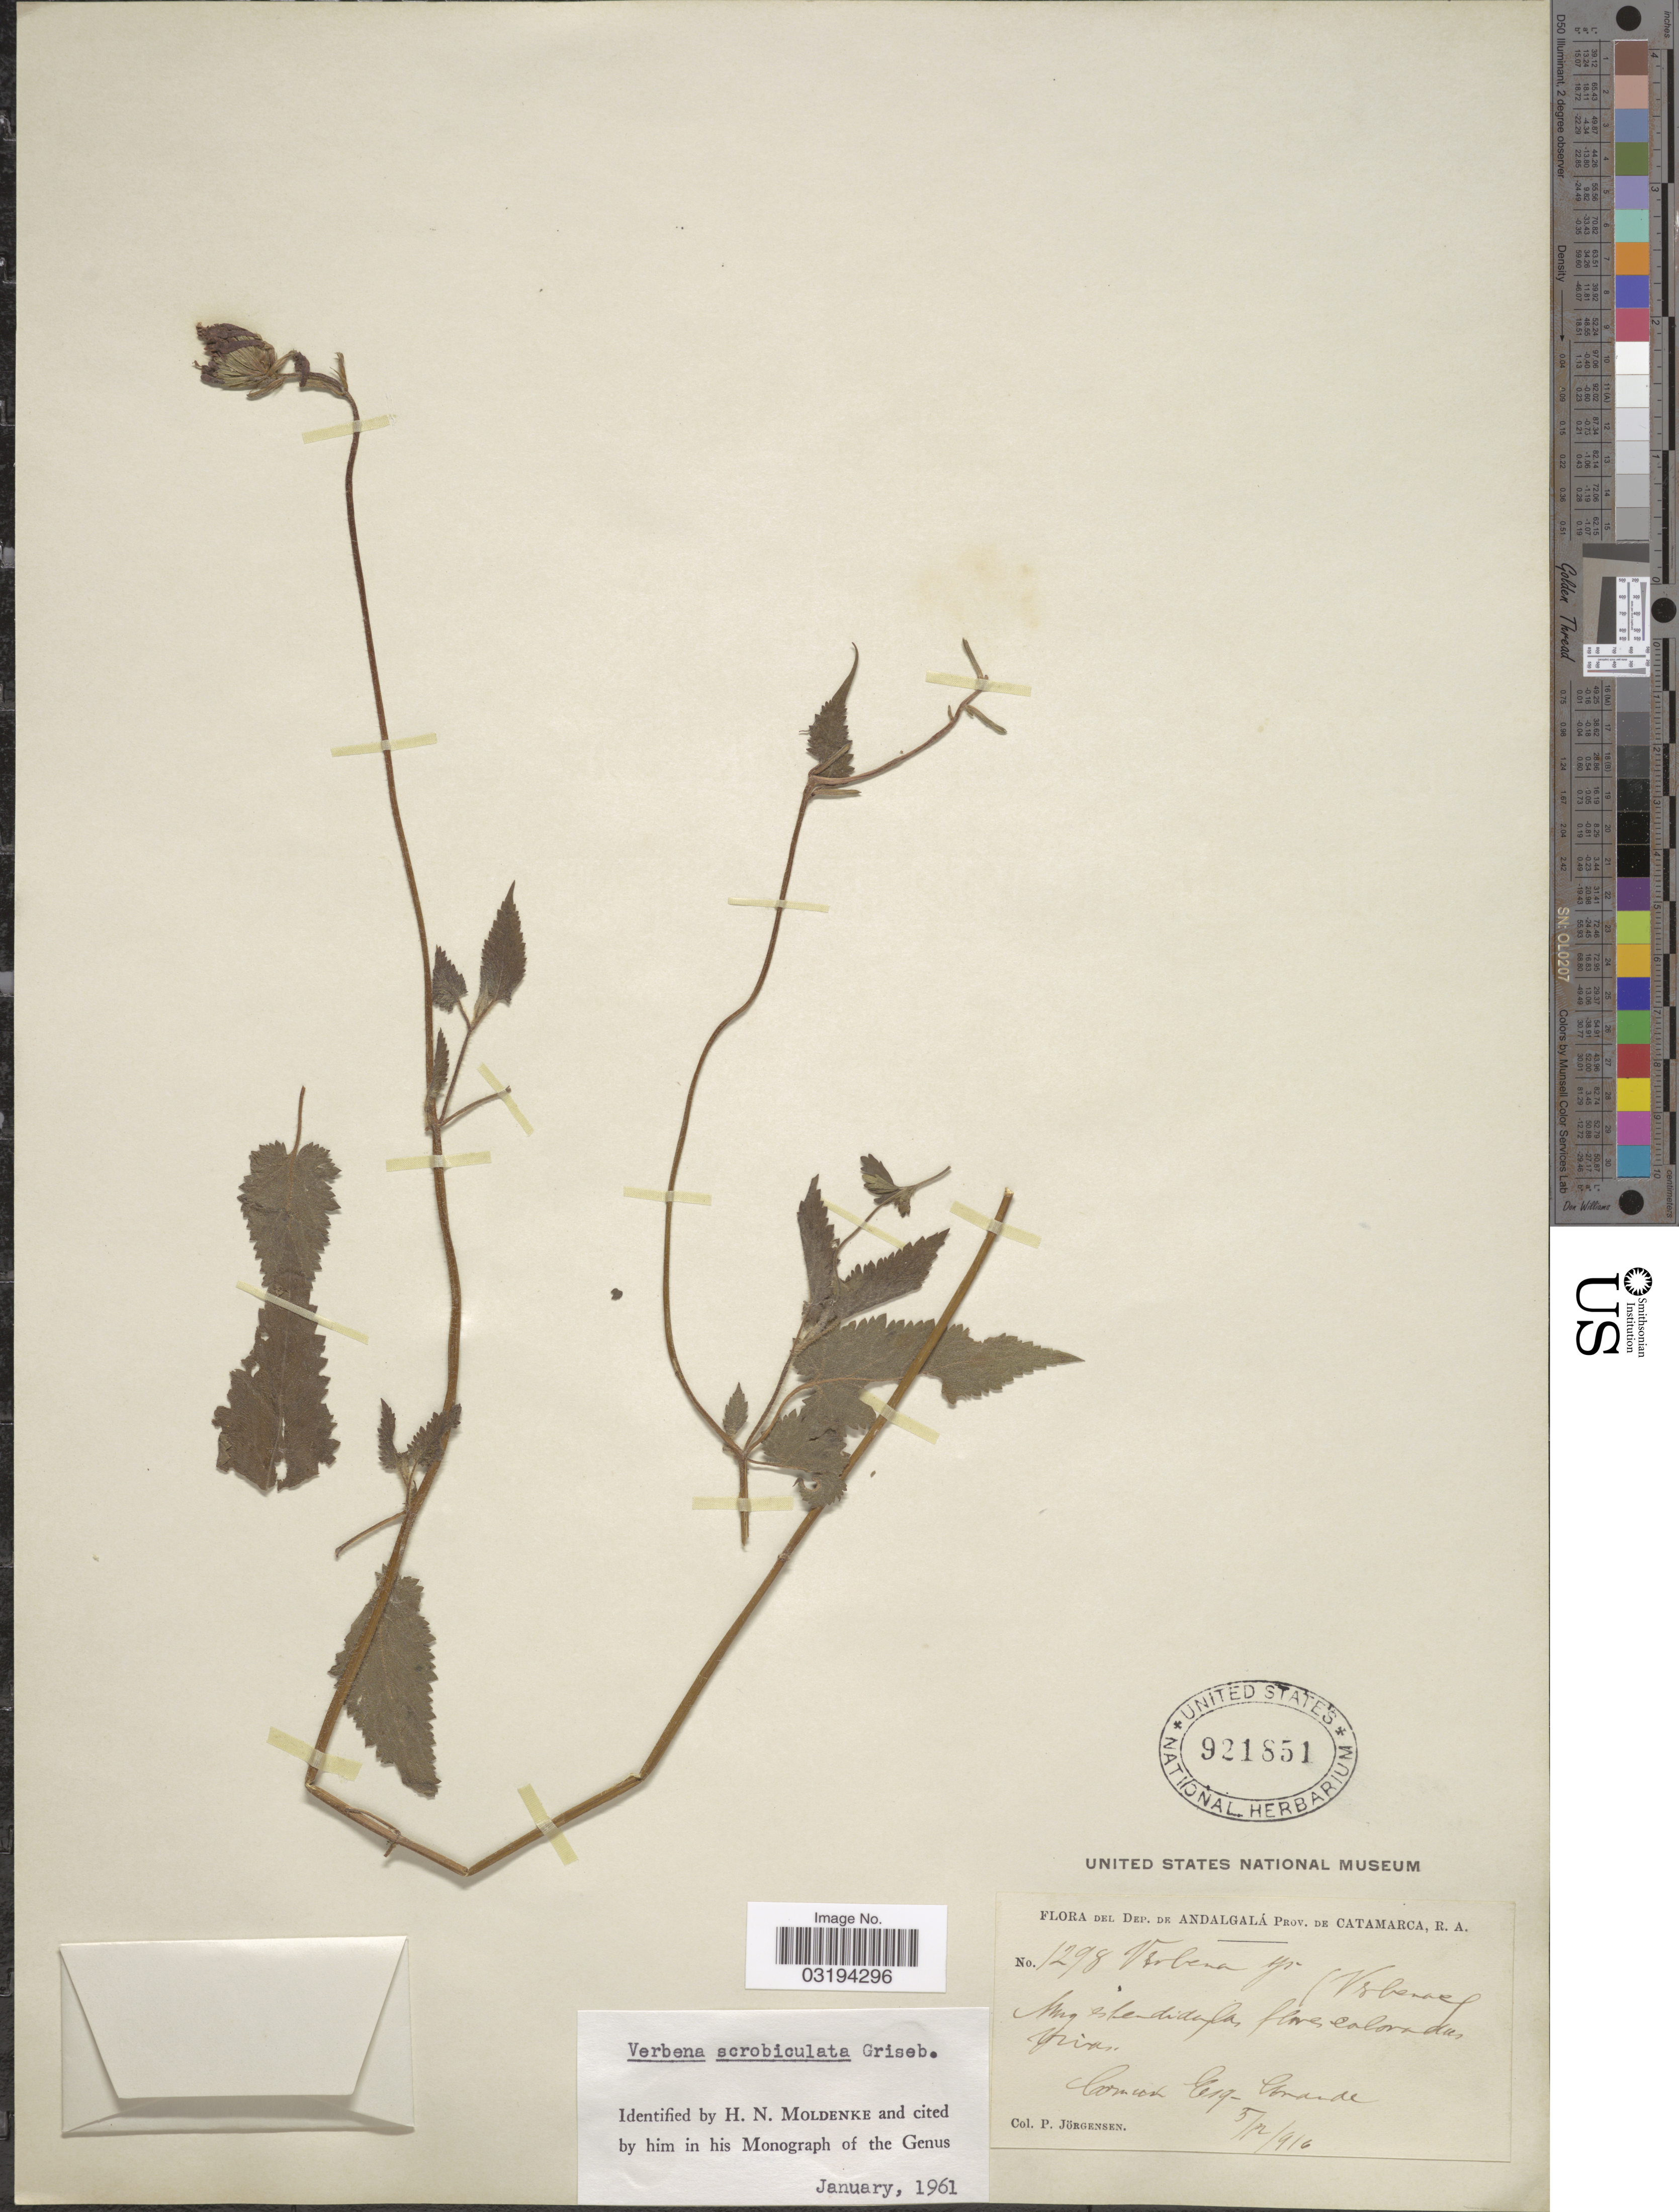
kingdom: Plantae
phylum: Tracheophyta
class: Magnoliopsida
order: Lamiales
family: Verbenaceae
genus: Verbena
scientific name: Verbena scrobiculata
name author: Griseb.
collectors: P. Jörgensen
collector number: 1298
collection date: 1916-12-05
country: Argentina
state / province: Catamarca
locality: Dep. de Andalgalá, Prov. de Catamarca, Esq. Grande.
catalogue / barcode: US 921851